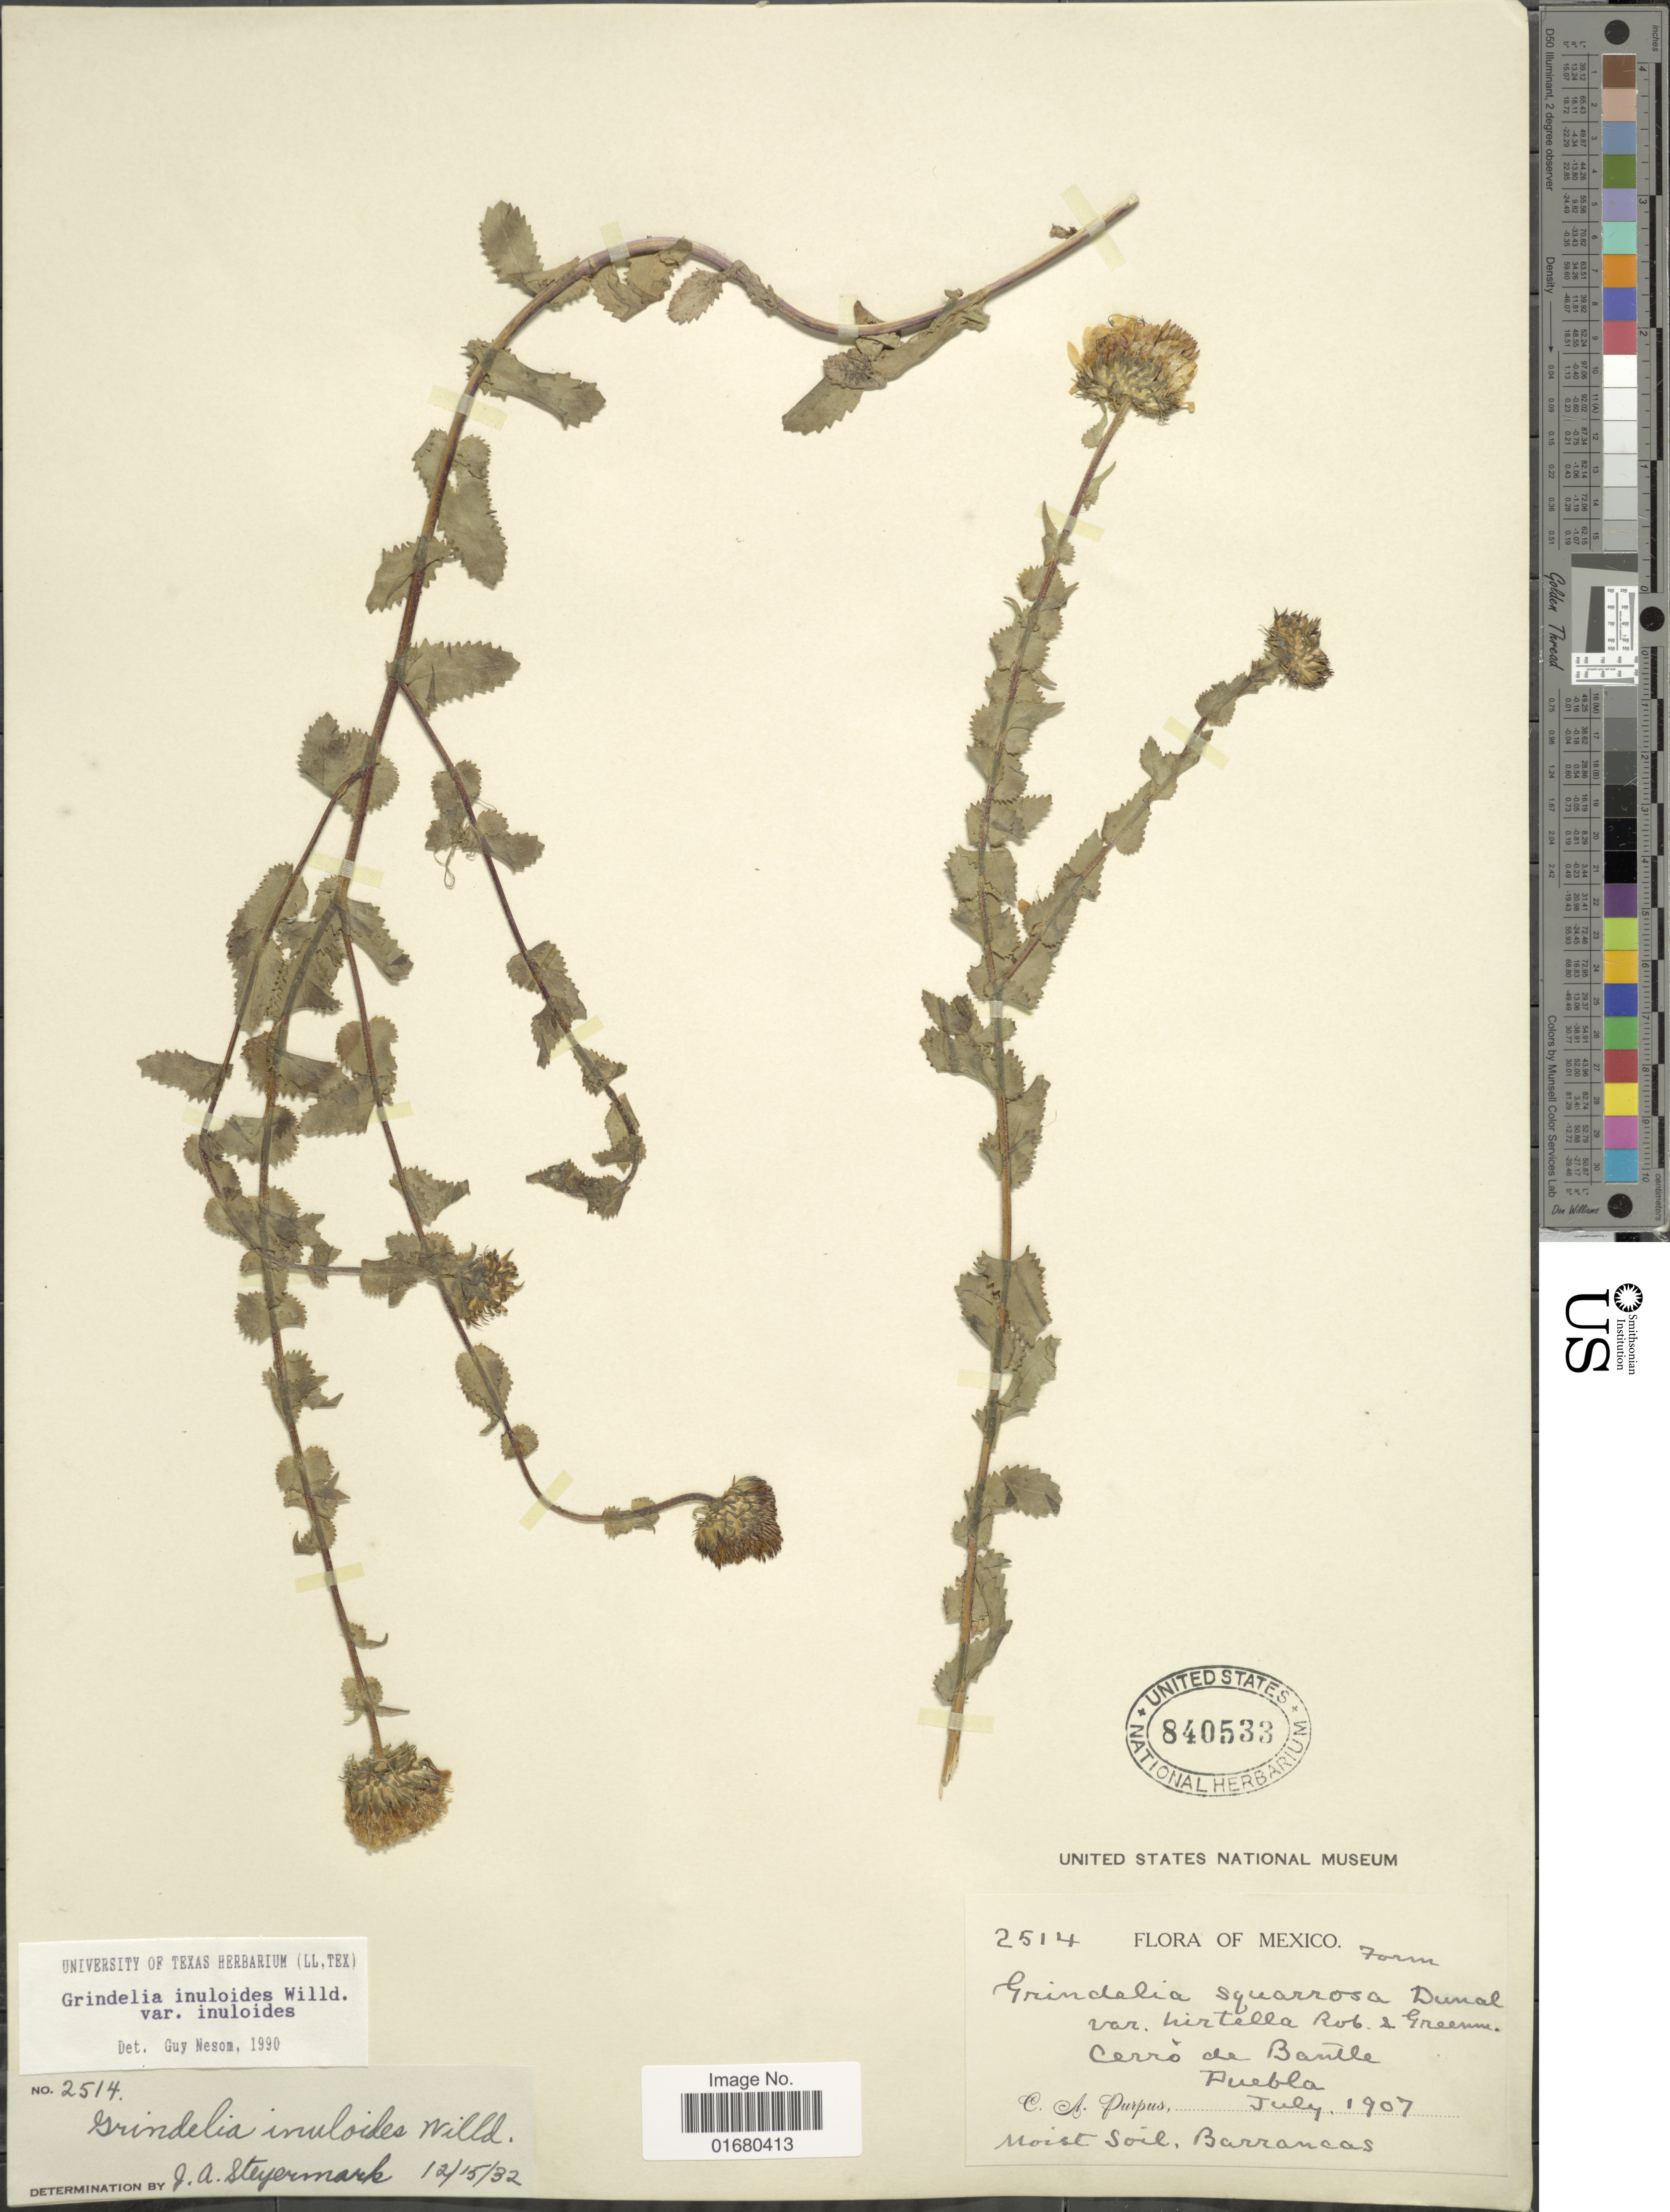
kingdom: Plantae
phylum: Tracheophyta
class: Magnoliopsida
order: Asterales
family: Asteraceae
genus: Grindelia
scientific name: Grindelia inuloides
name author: Willd.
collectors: C. A. Purpus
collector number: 2514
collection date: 1907-07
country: Mexico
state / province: Puebla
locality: Cerro de Banile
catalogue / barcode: US 840533